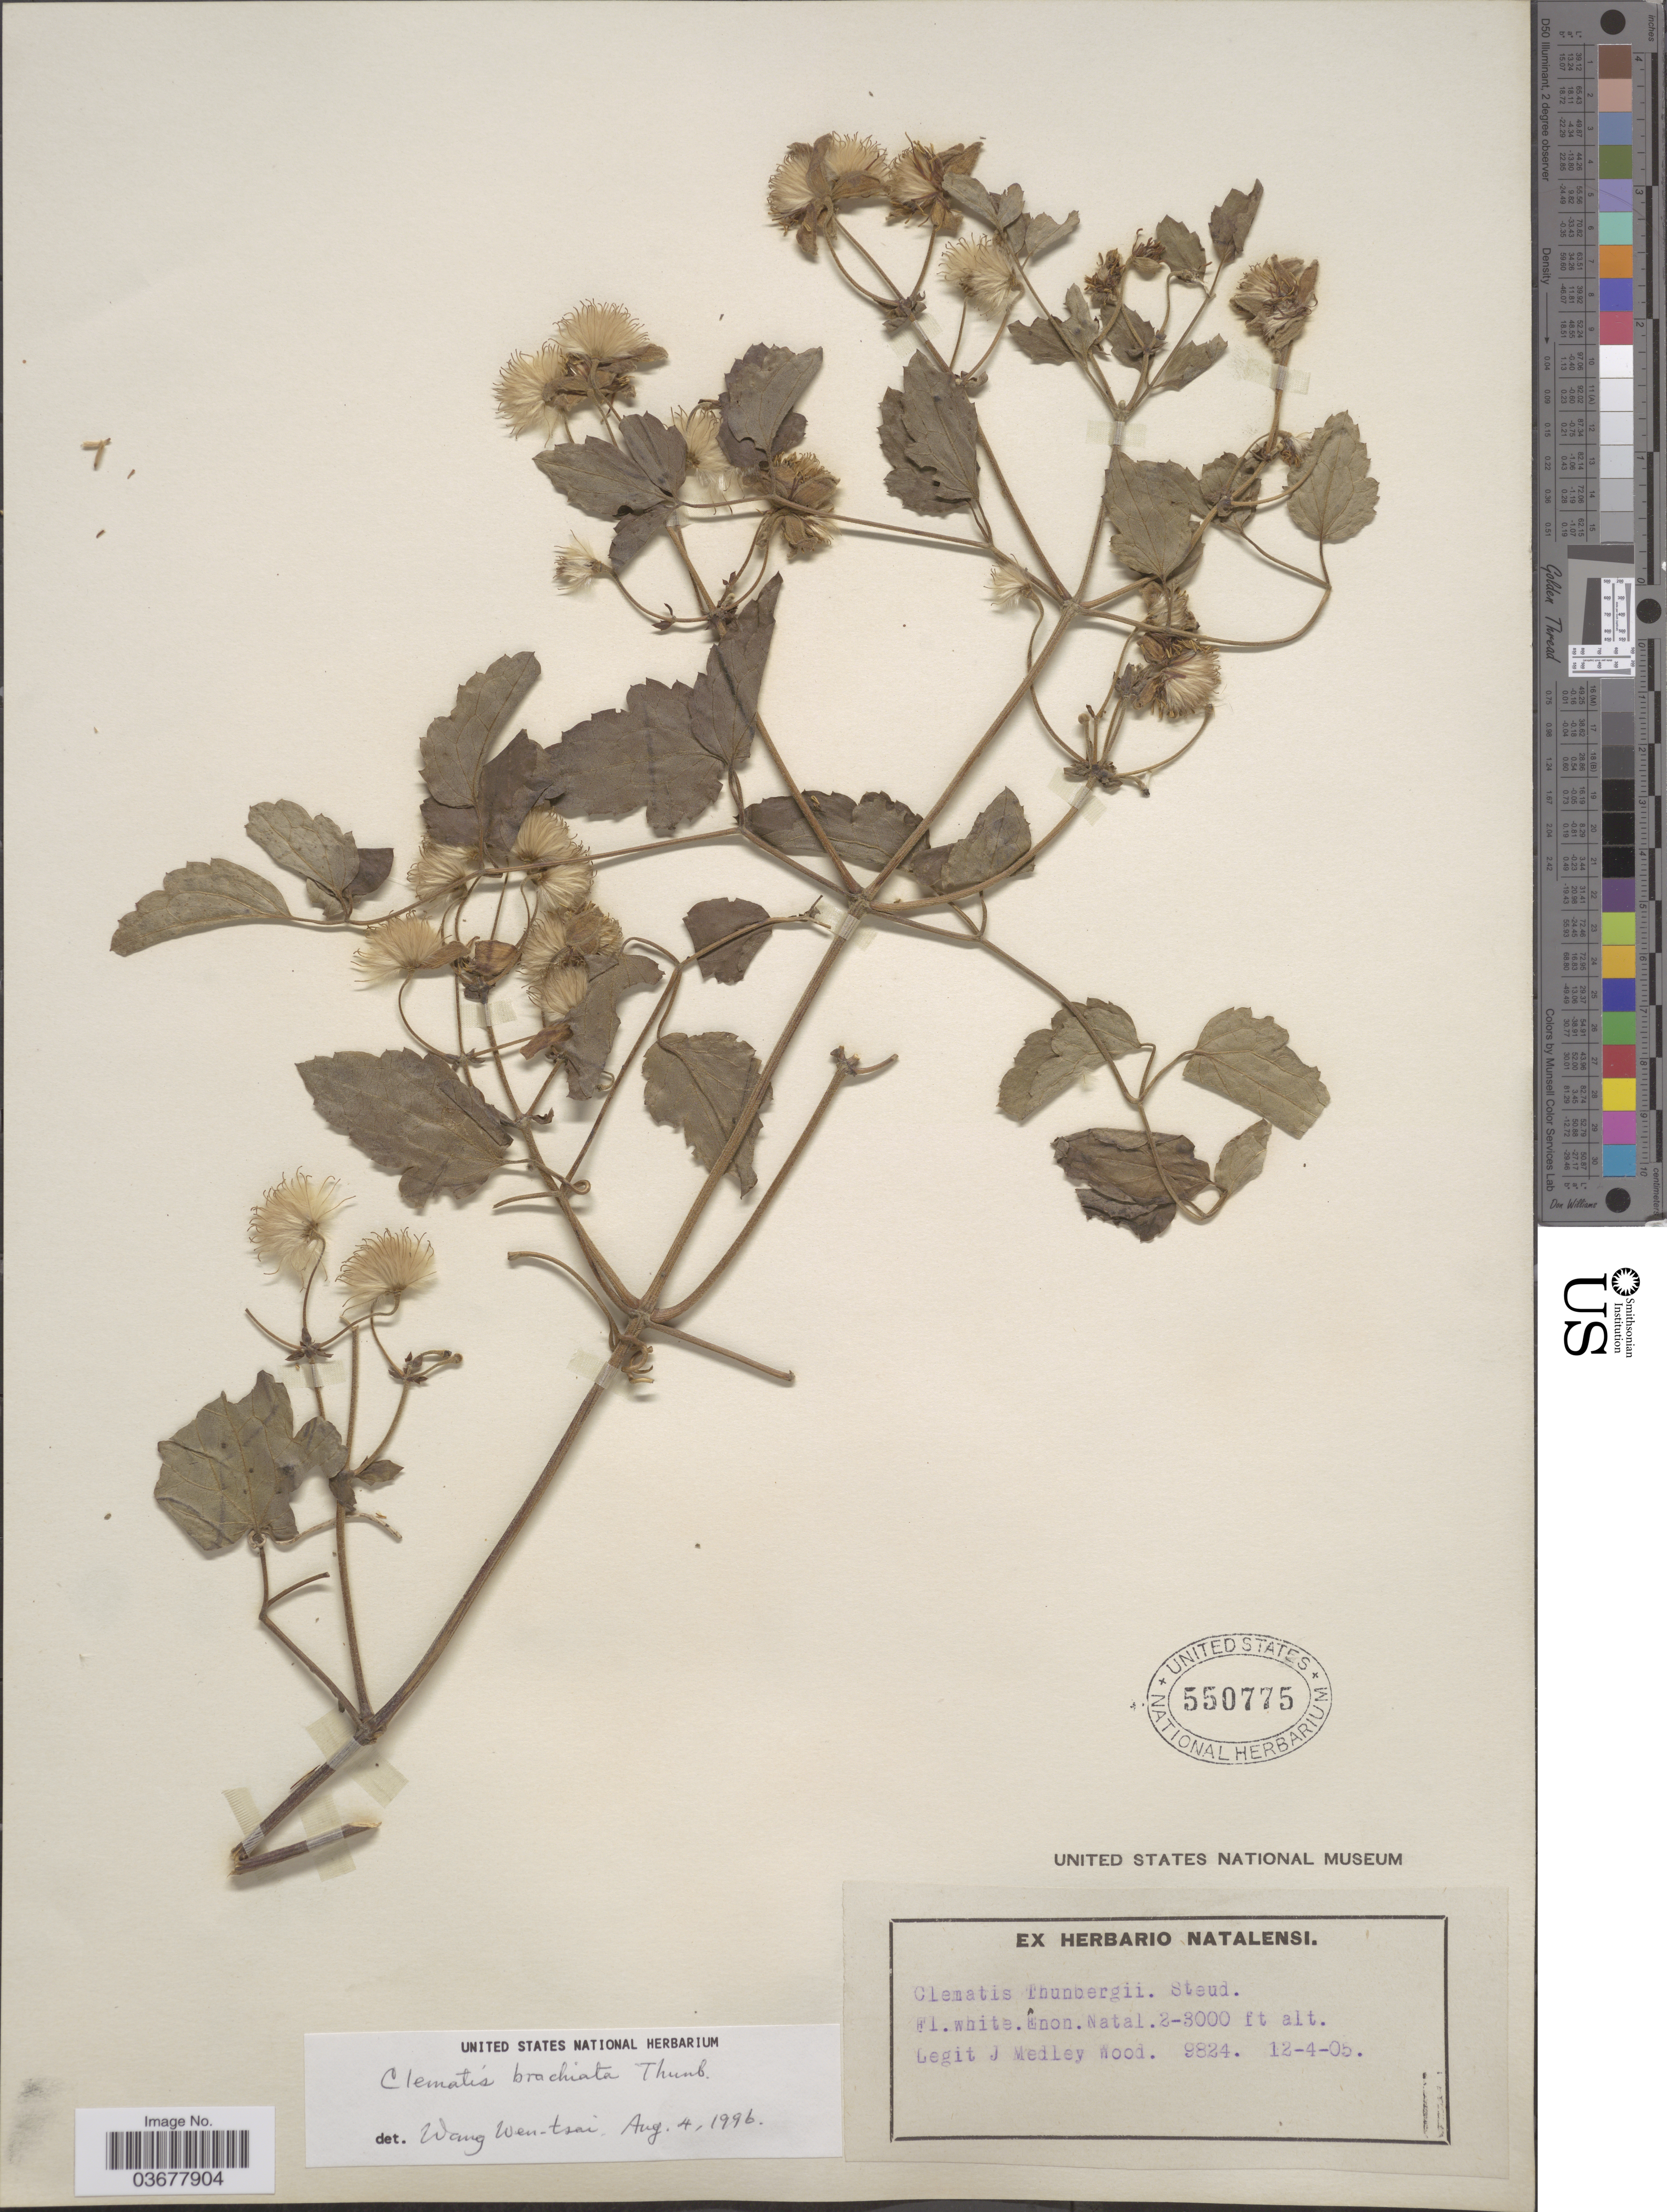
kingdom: Plantae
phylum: Tracheophyta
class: Magnoliopsida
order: Ranunculales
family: Ranunculaceae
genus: Clematis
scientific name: Clematis brachiata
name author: Thunb.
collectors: J. Medley Wood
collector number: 9824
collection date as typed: Transcribed d/m/y: 12/4/5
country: South Africa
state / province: KwaZulu-Natal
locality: Ênon. Natal.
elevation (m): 610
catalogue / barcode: US 550775